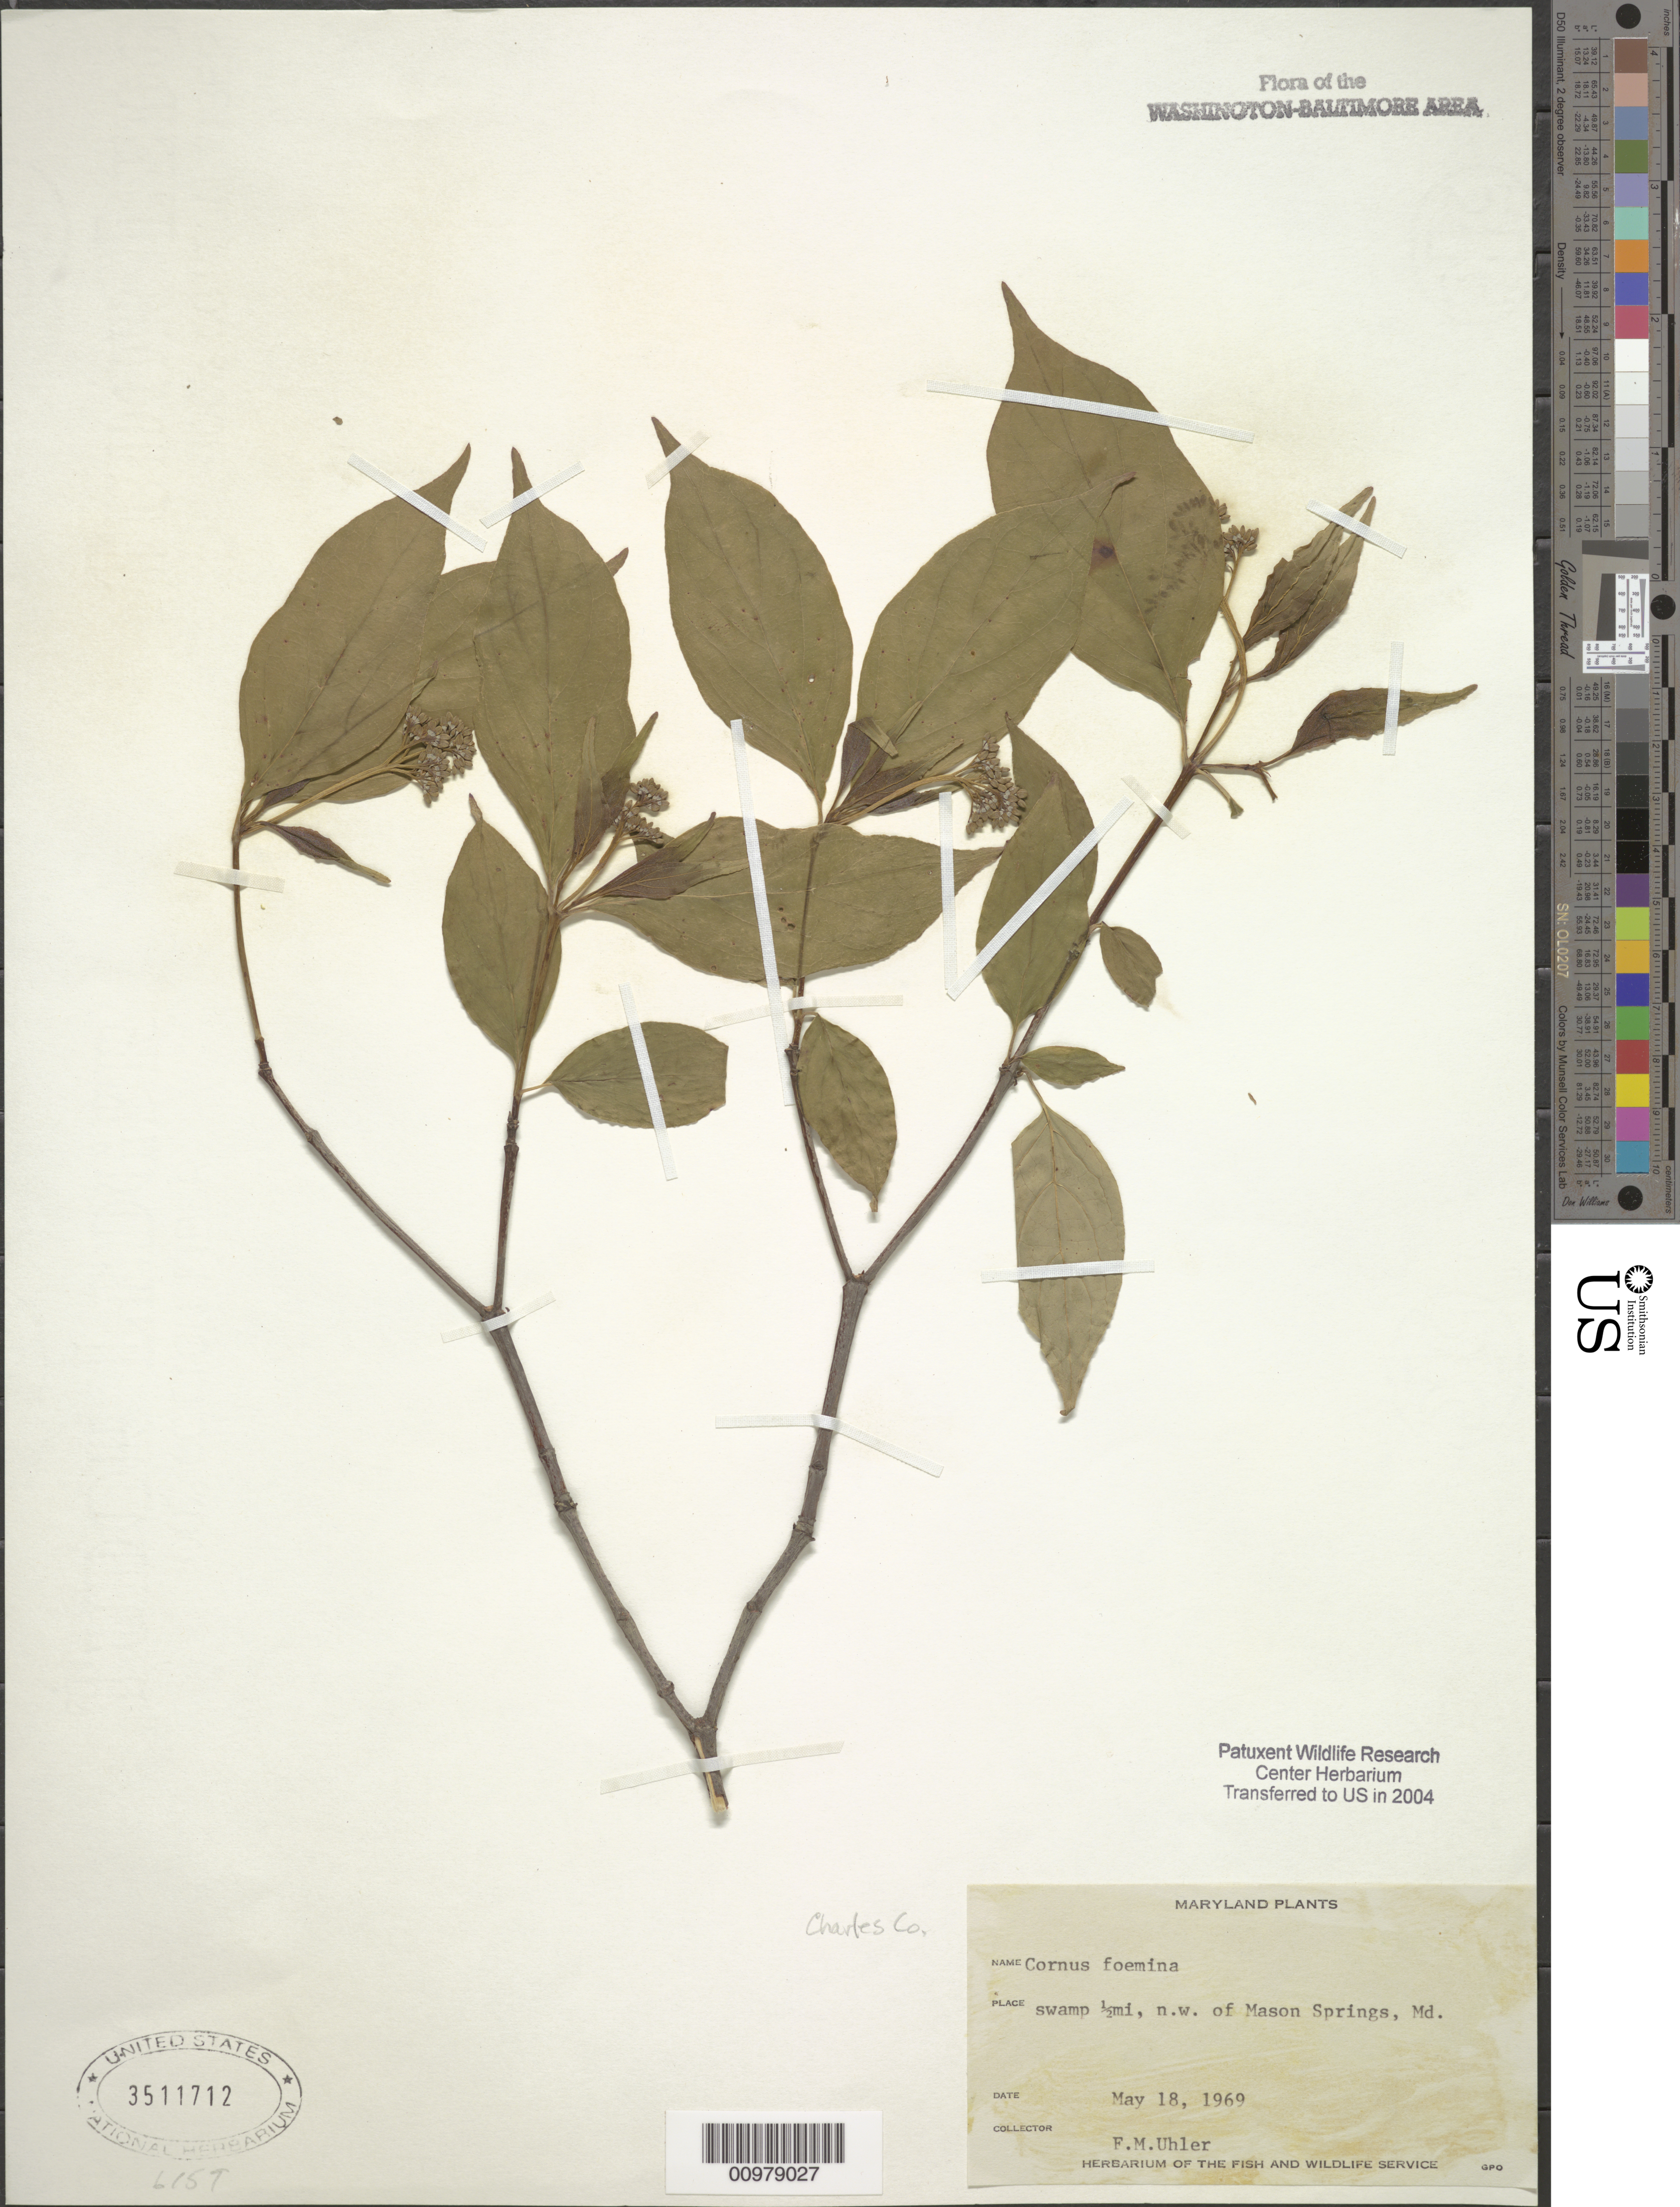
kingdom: Plantae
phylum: Tracheophyta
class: Magnoliopsida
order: Cornales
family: Cornaceae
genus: Cornus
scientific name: Cornus racemosa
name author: Lam.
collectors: F. M. Uhler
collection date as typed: May 18, 1969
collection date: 1969-05-18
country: United States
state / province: Maryland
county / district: Charles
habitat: swamp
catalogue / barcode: US 3511712